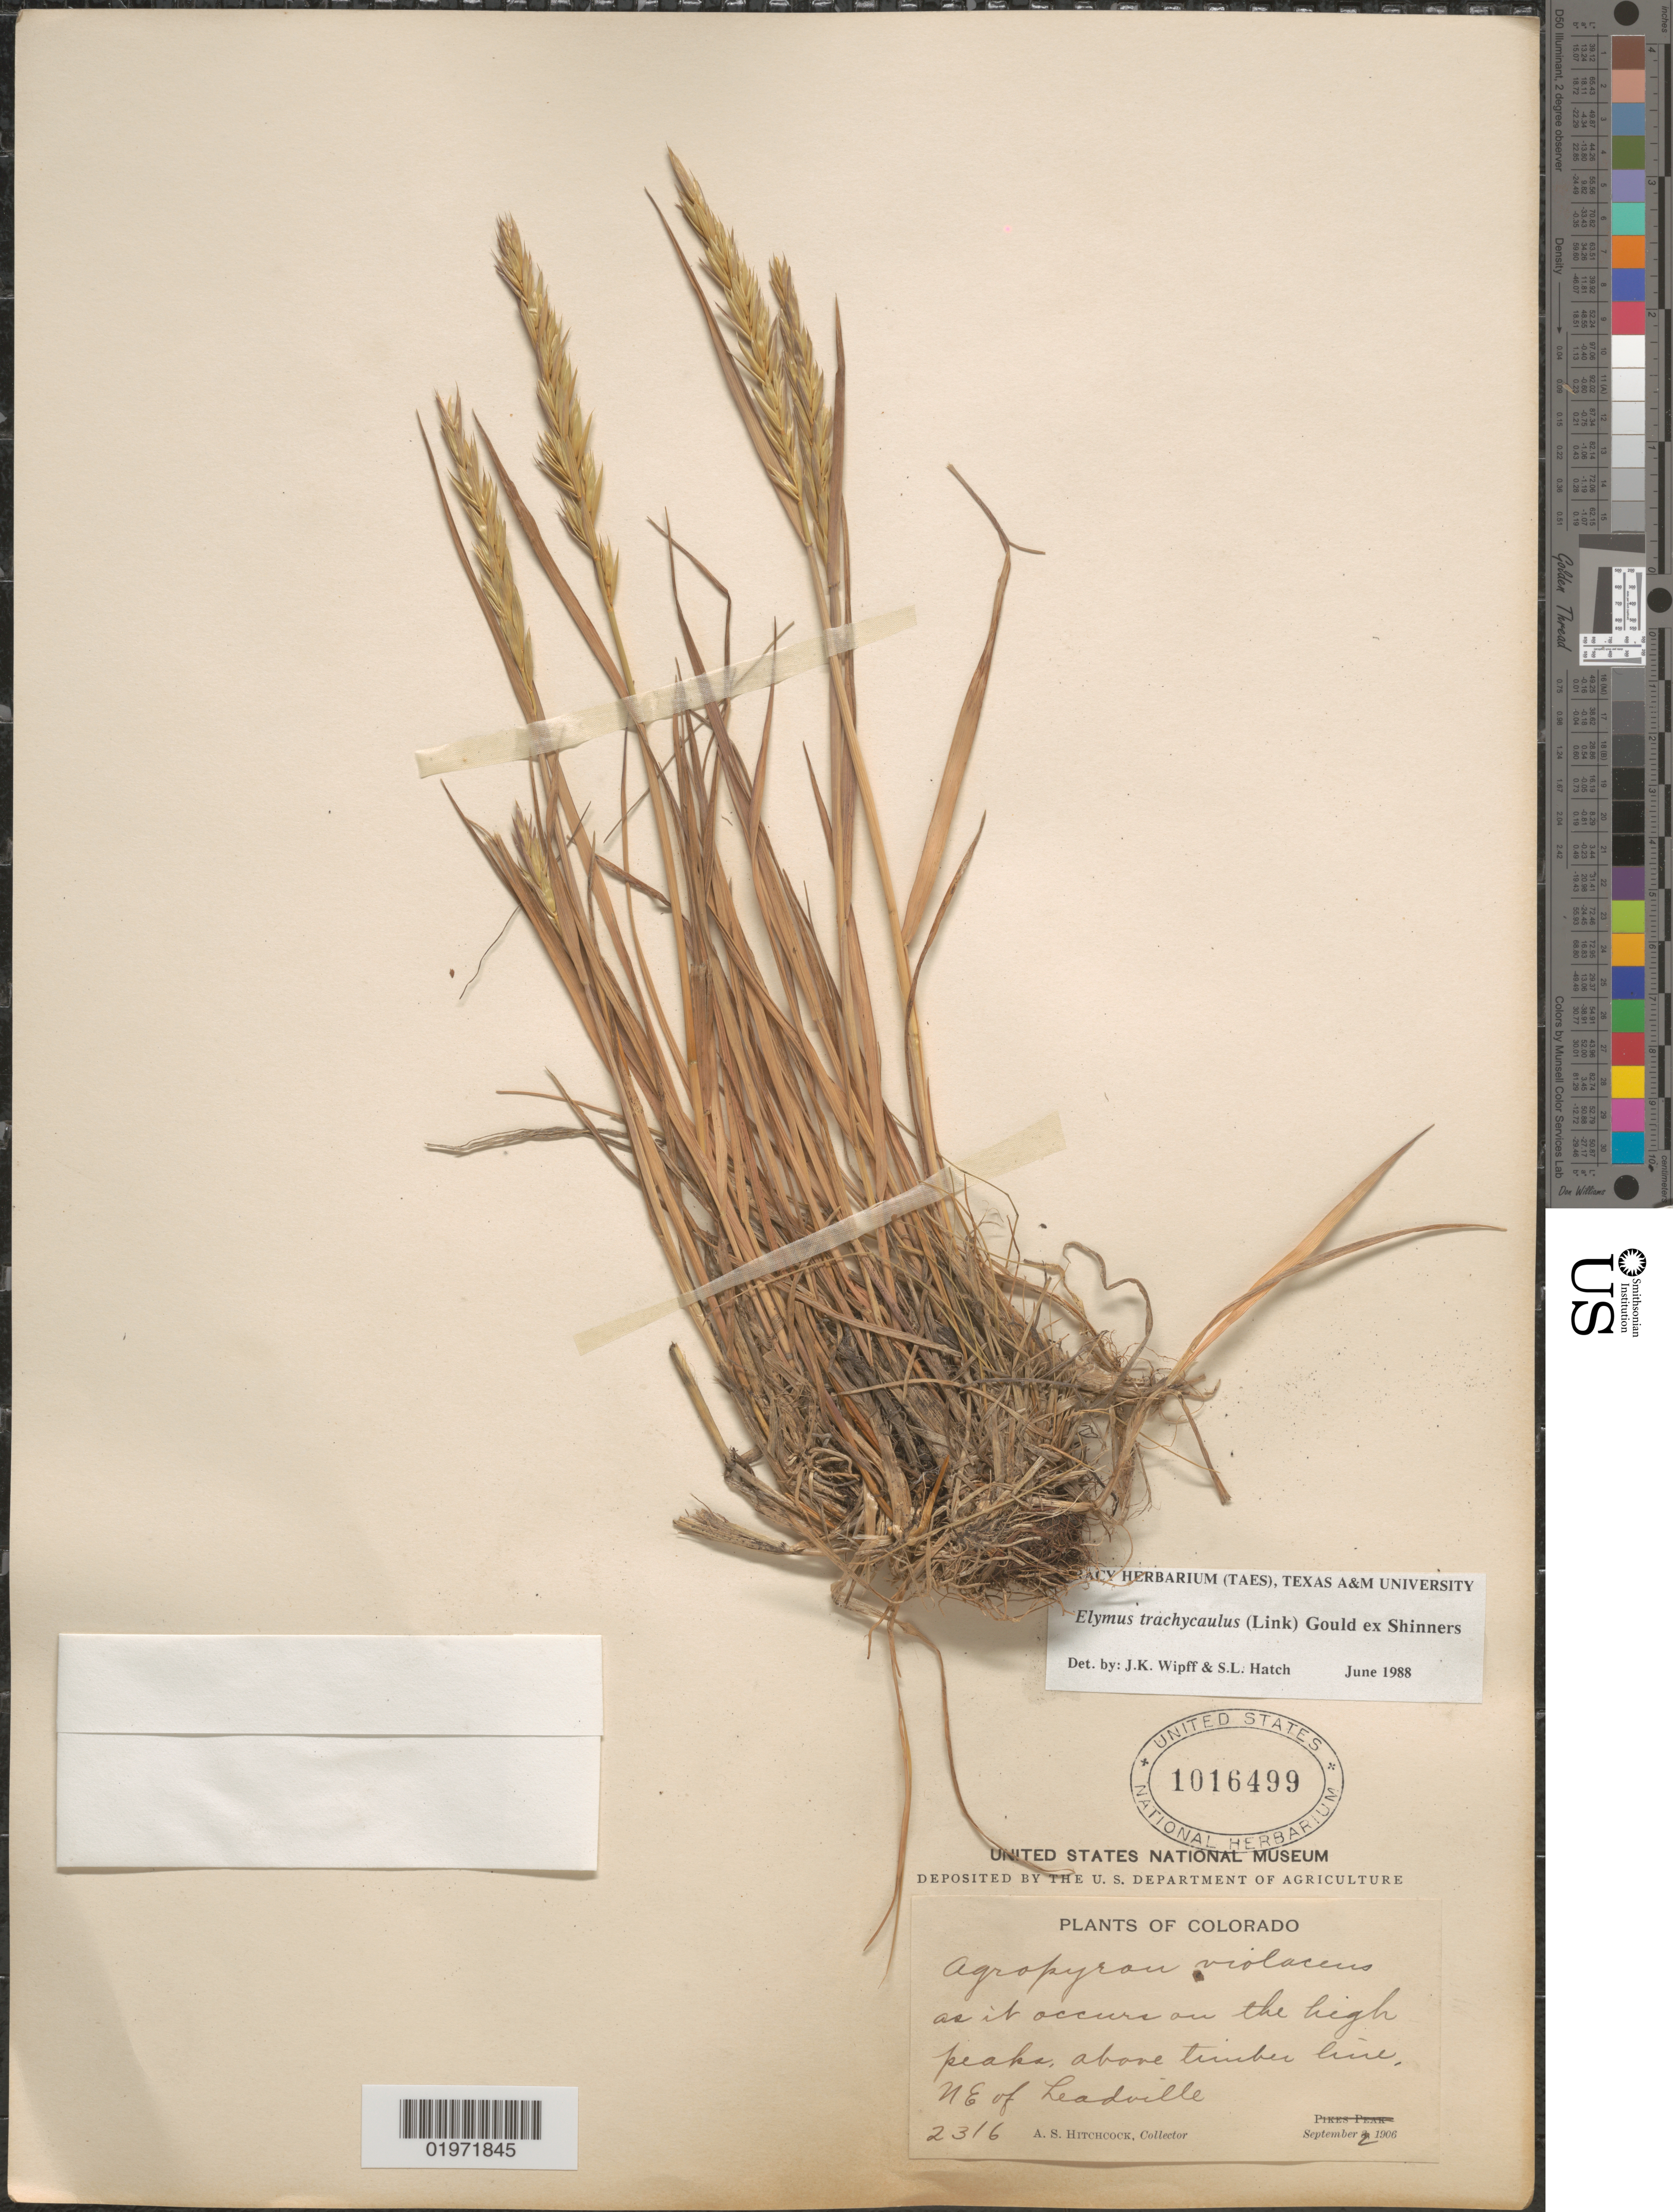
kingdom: Plantae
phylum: Tracheophyta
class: Liliopsida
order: Poales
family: Poaceae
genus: Elymus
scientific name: Elymus trachycaulus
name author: (Link) Gould ex Shinners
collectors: A. S. Hitchcock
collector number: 2316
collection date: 1906-09-02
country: United States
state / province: Colorado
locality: As it occurs on the high peaks, above timber line, NE of Leadville.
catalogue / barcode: US 1016499